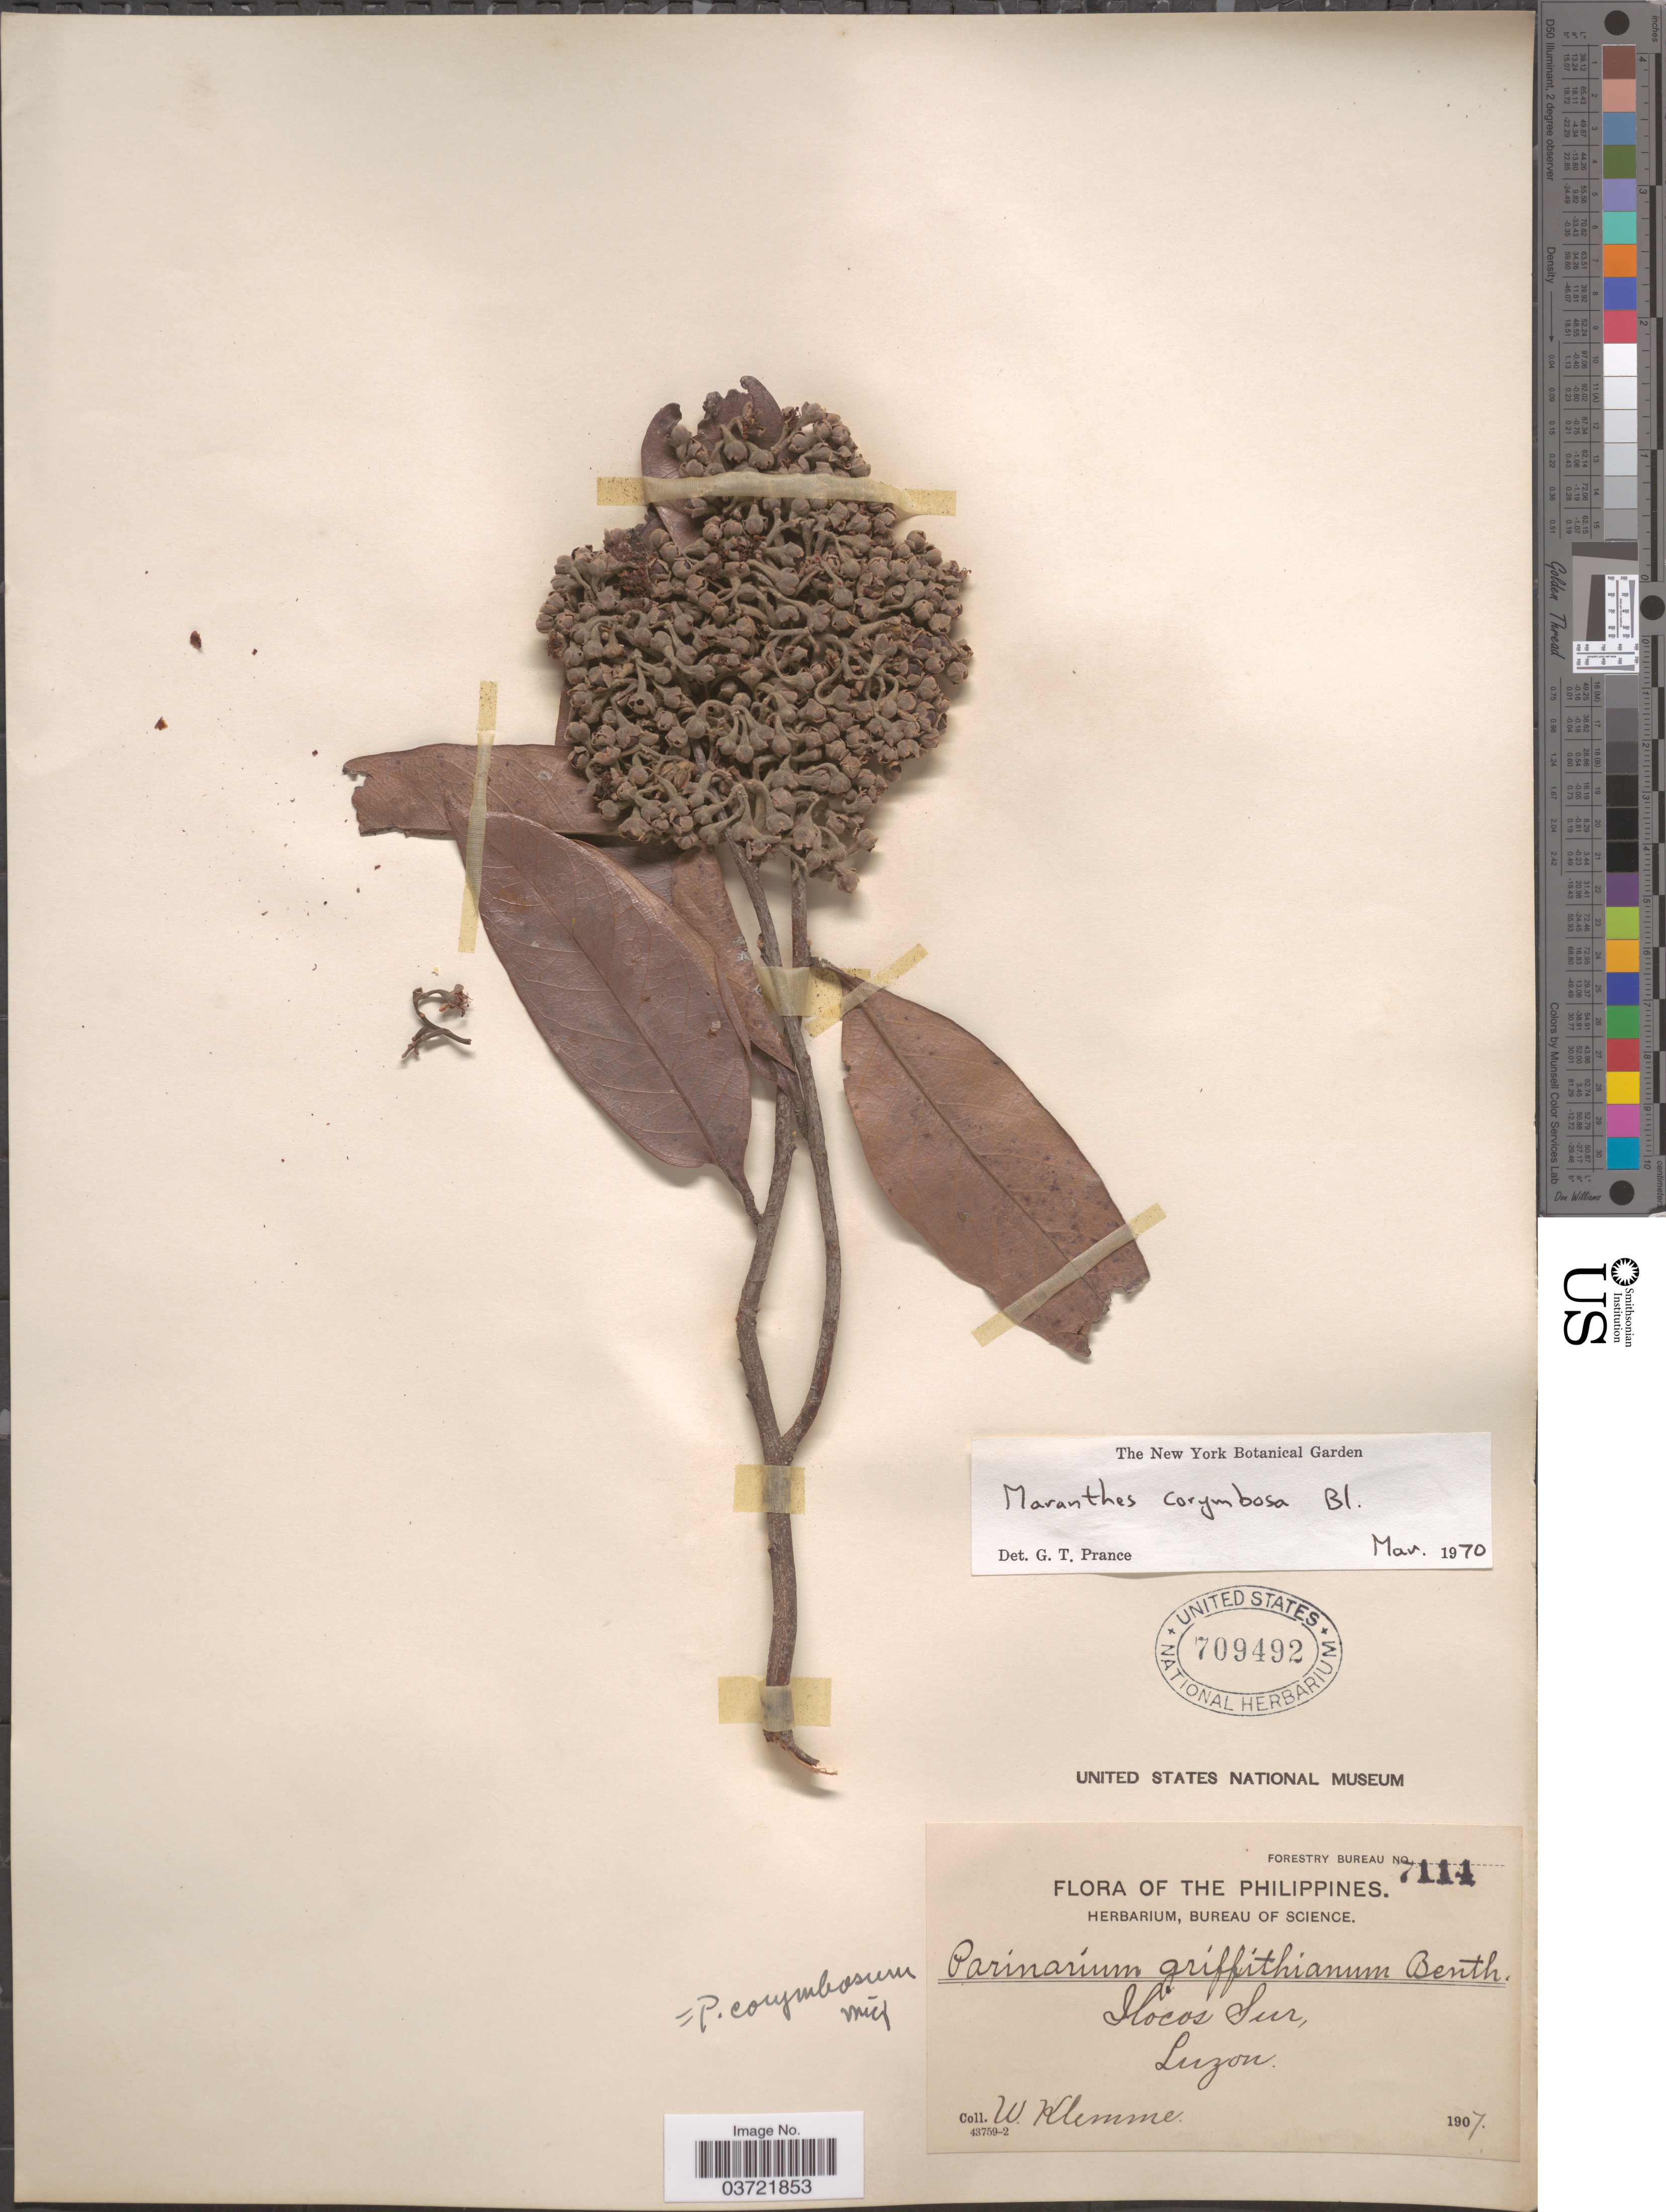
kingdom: Plantae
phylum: Tracheophyta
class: Magnoliopsida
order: Malpighiales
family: Chrysobalanaceae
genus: Maranthes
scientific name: Maranthes corymbosa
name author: Blume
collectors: W. Klemme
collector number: Forestry Bureau 7114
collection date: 1907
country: Philippines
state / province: Ilocos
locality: Ilocos Sur, Luzon.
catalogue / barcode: US 709492